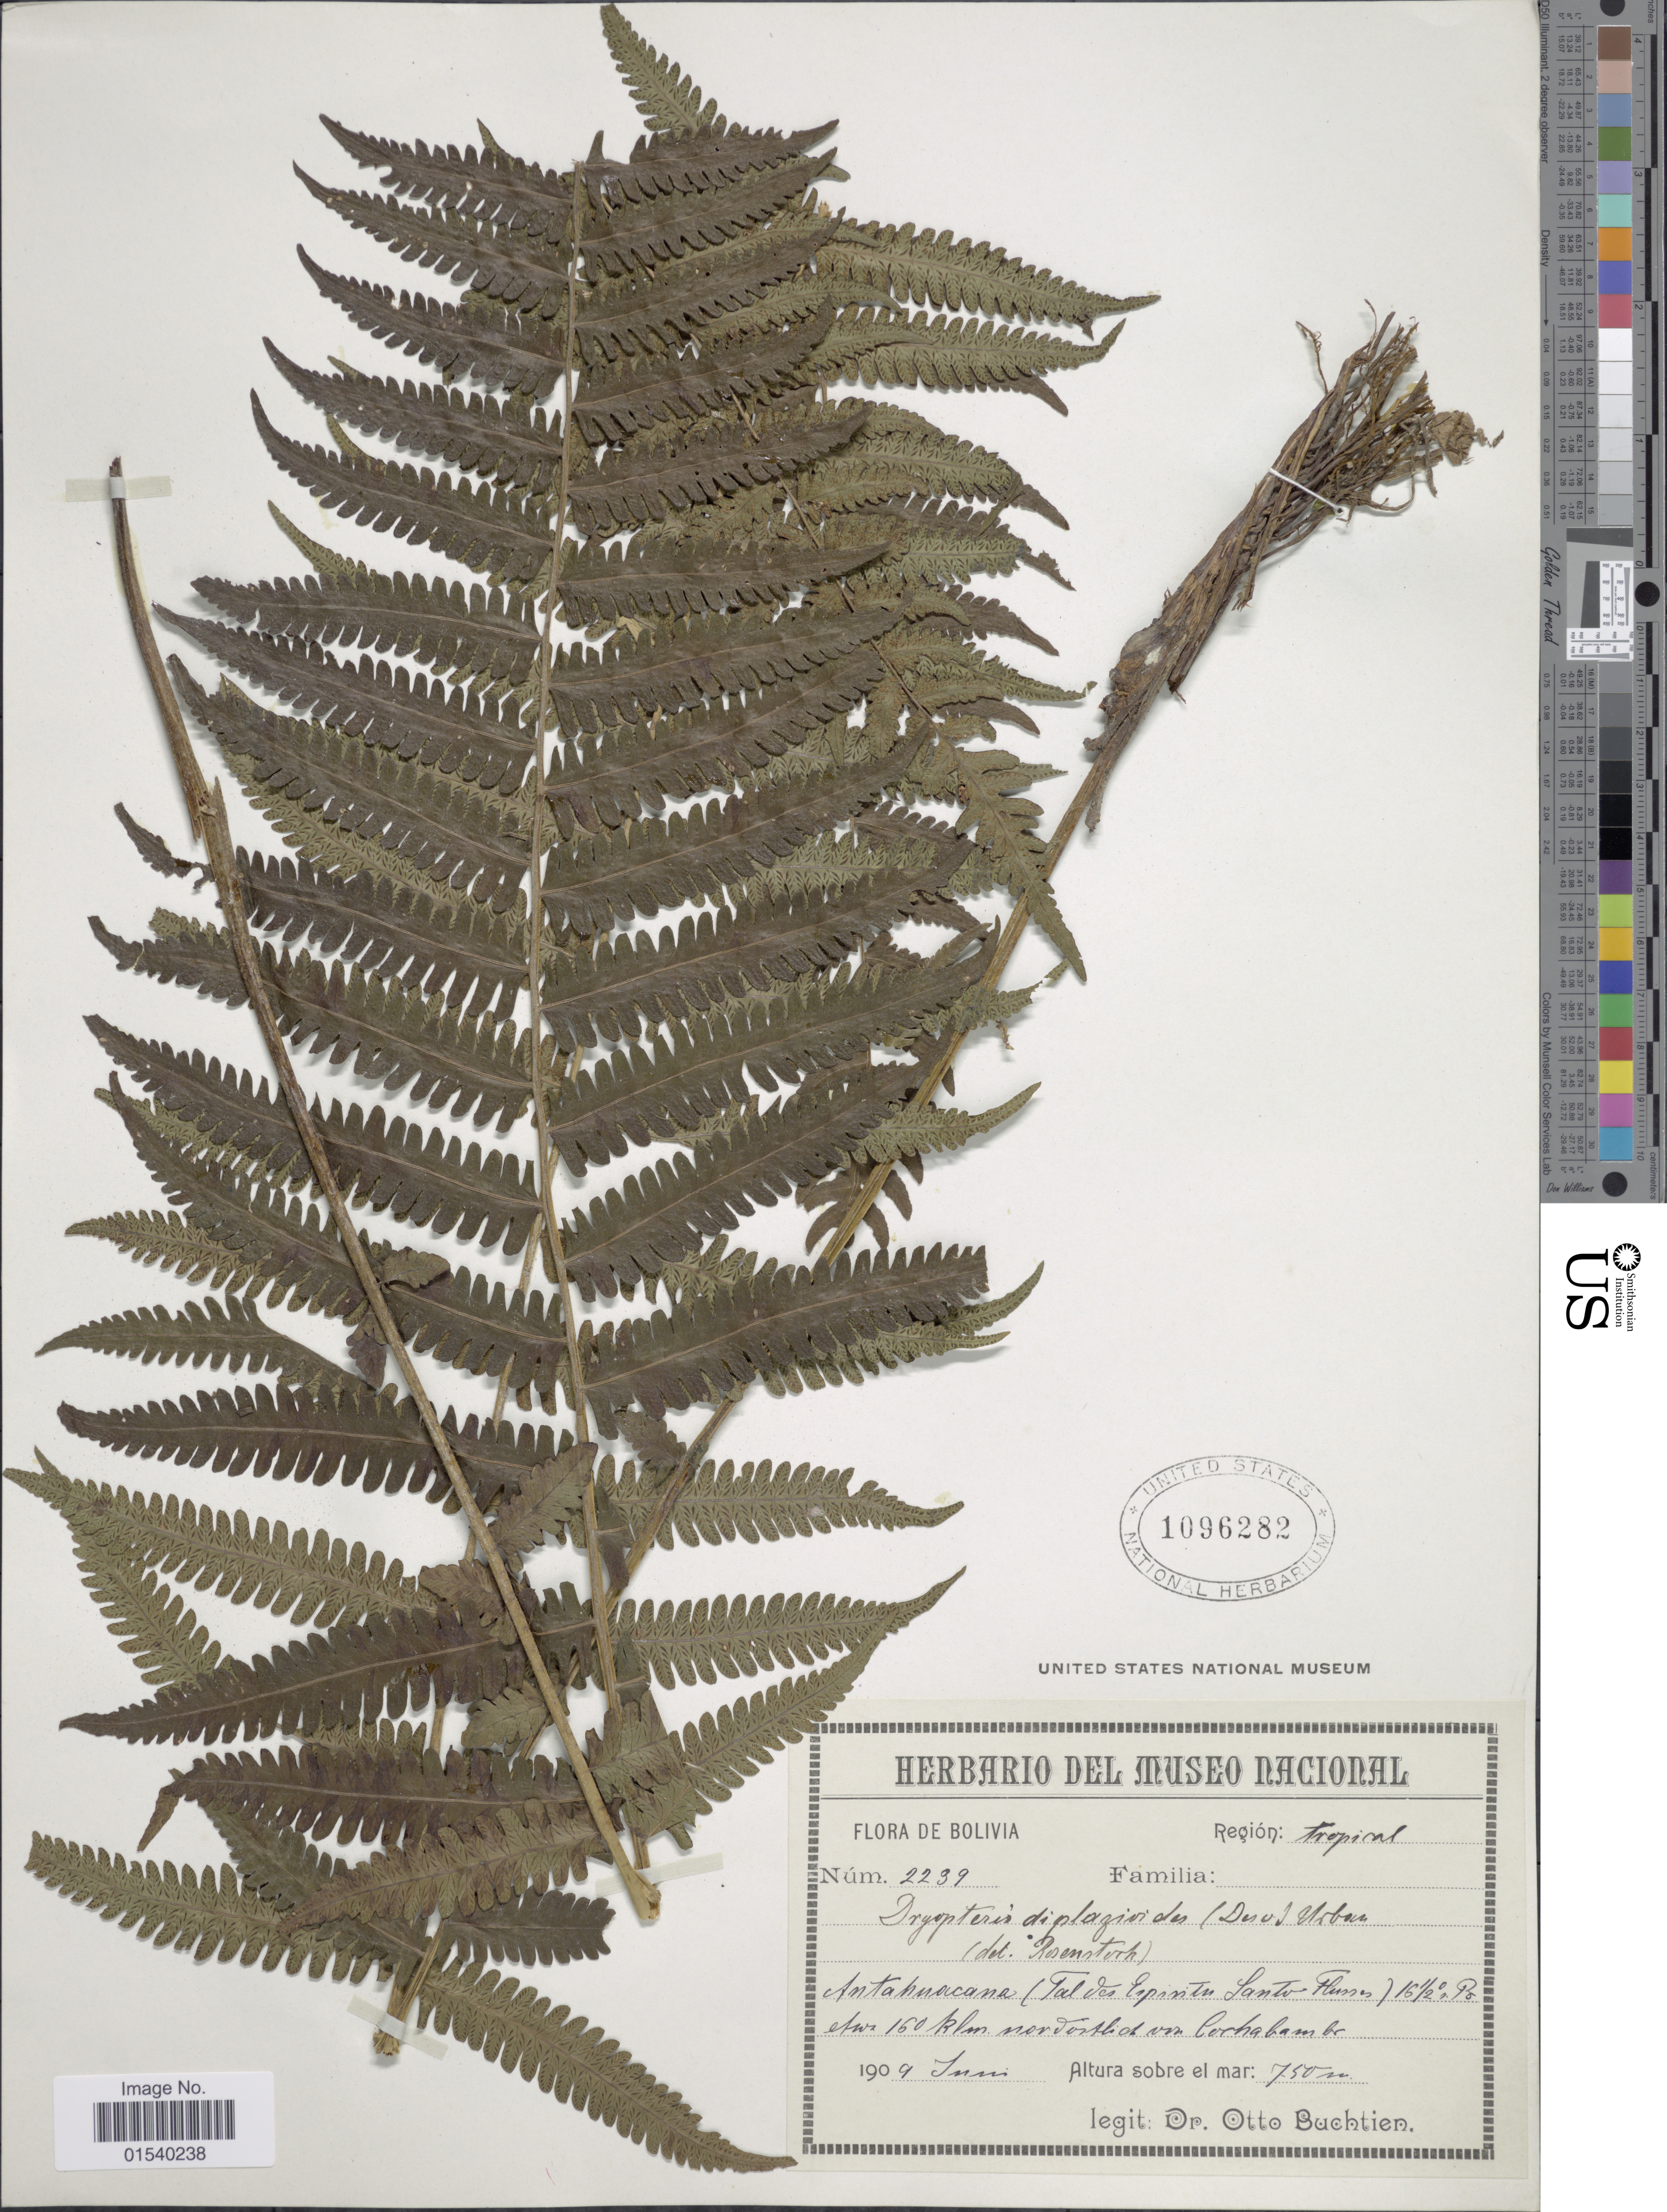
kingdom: Plantae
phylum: Tracheophyta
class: Polypodiopsida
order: Polypodiales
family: Thelypteridaceae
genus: Amauropelta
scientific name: Amauropelta linkiana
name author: (C. Presl) Pic. Serm.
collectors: O. Buchtien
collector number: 2239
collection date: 1909-06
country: Bolivia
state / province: Cochabamba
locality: Antahuacana (Valley of Espiritu Santo River) 160 km N from Cochabamba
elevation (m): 750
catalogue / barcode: US 1096282